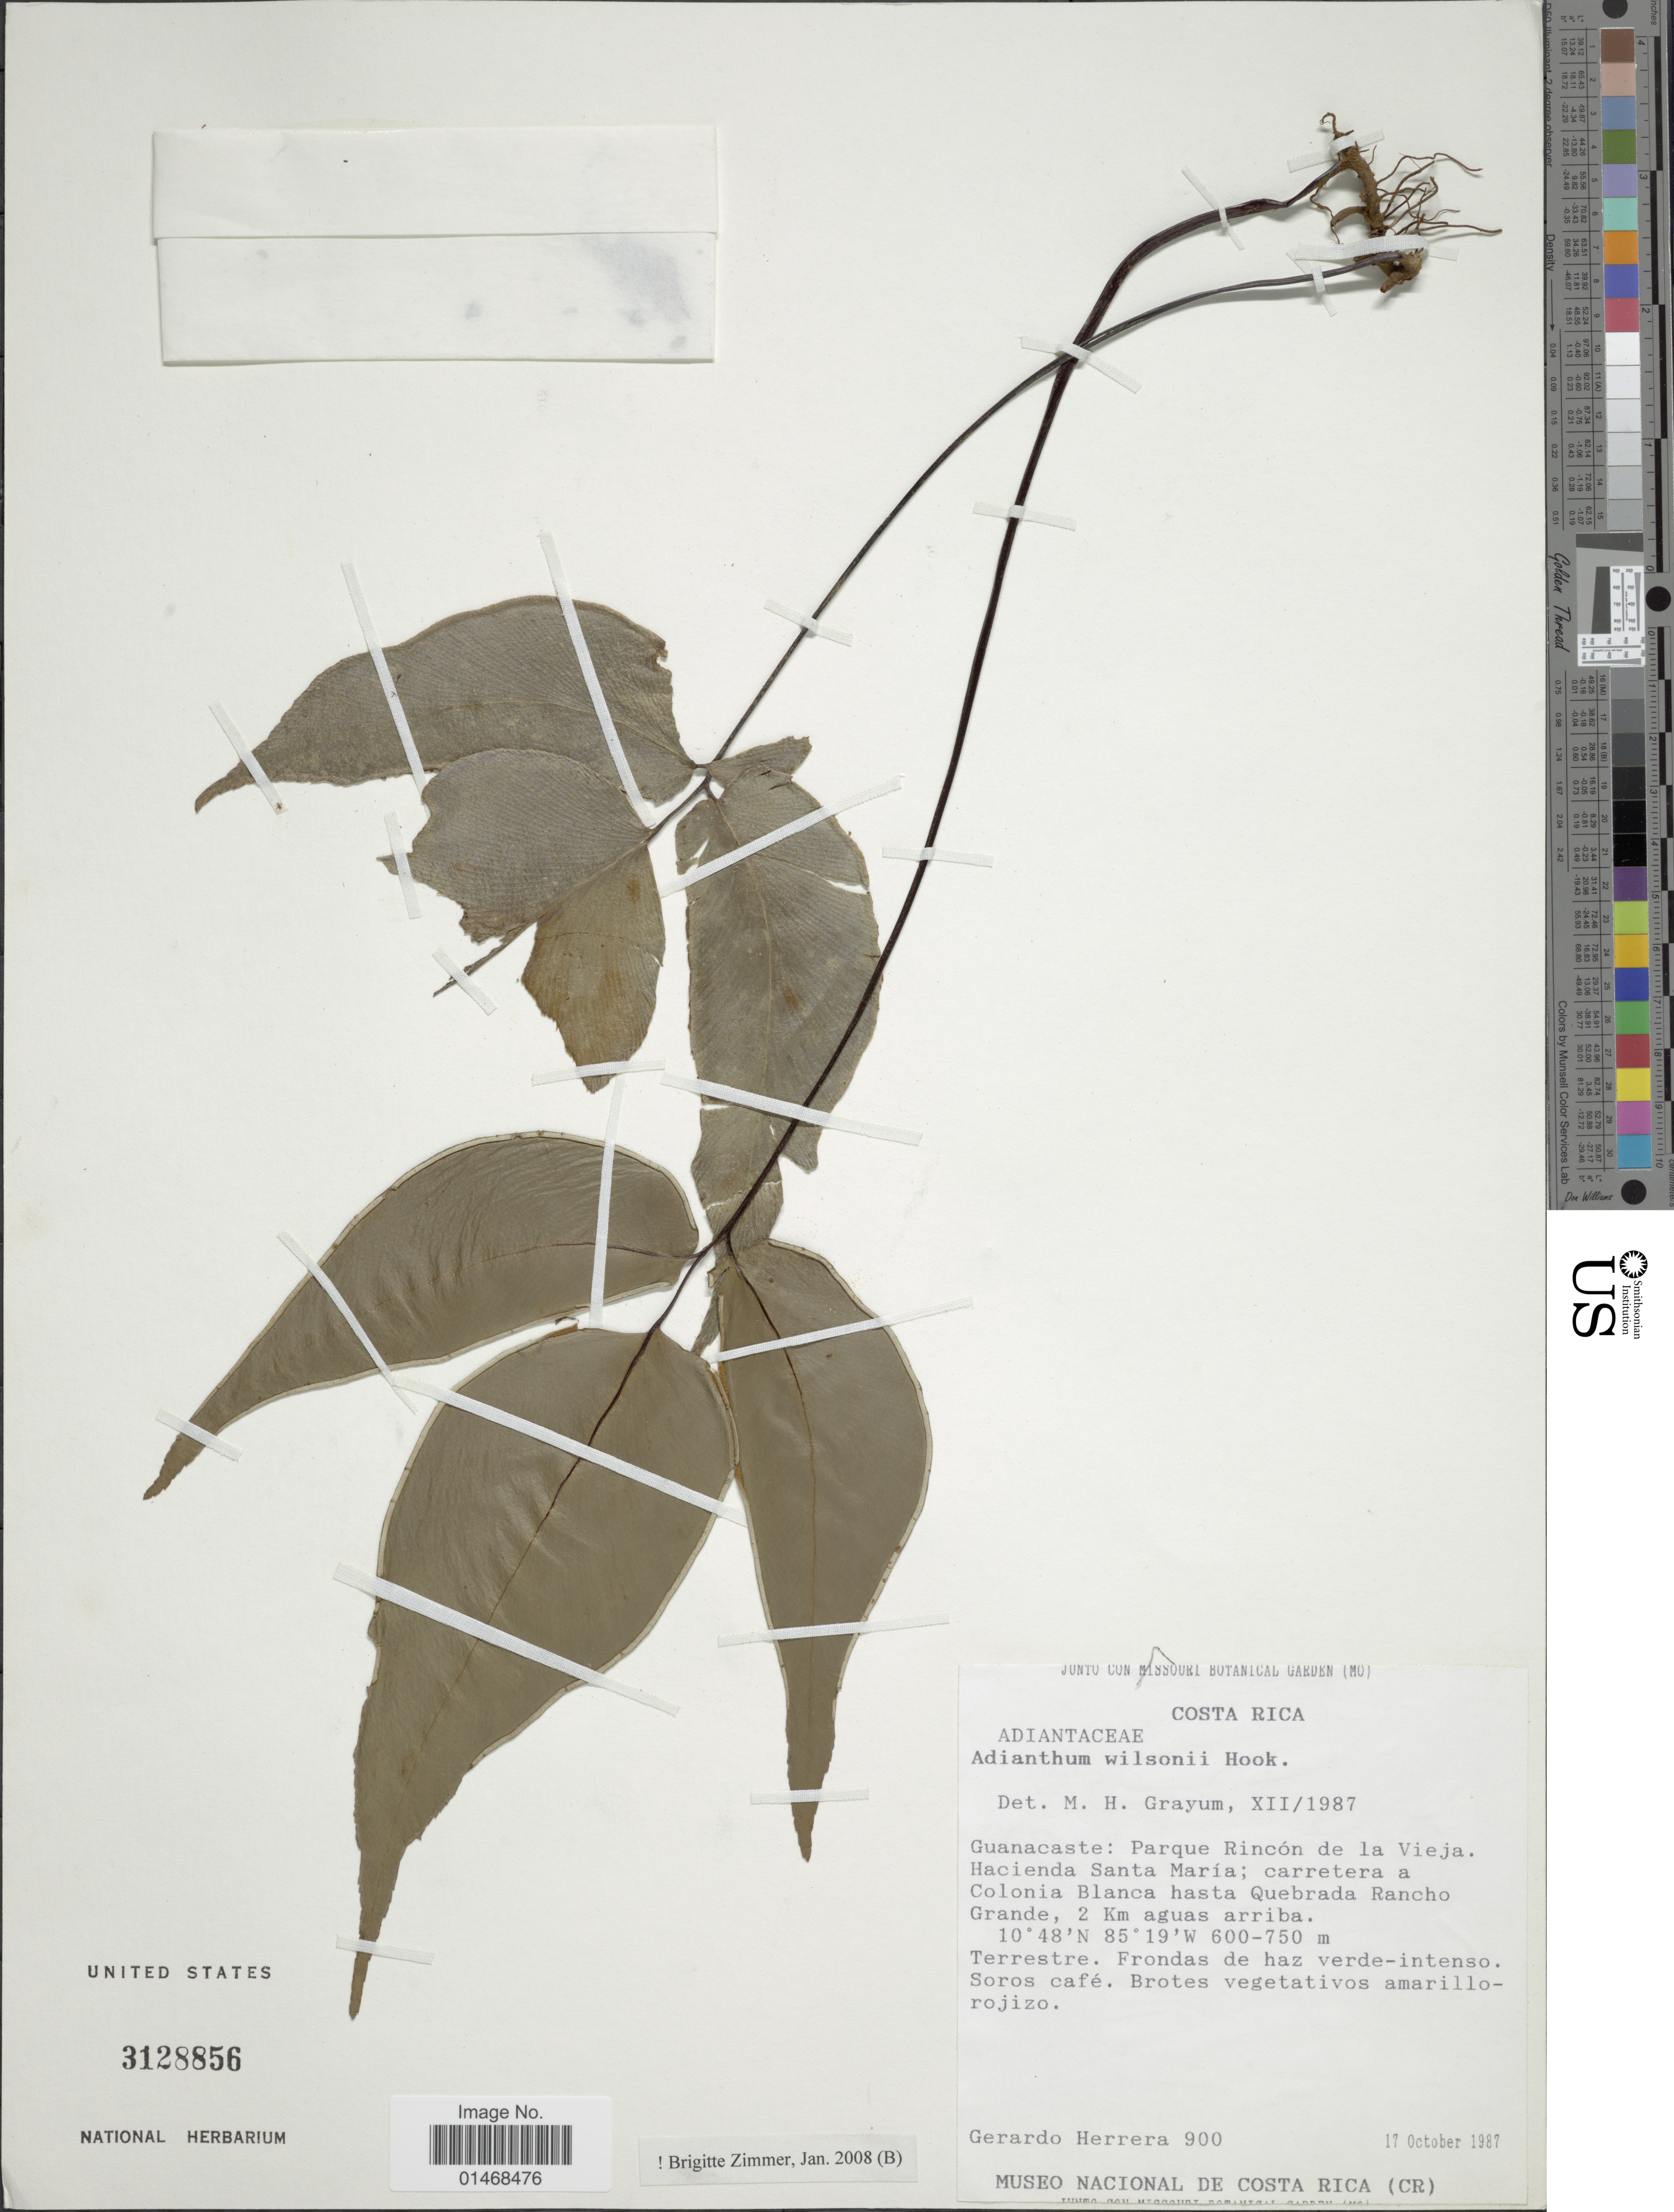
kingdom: Plantae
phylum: Tracheophyta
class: Polypodiopsida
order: Polypodiales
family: Pteridaceae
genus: Adiantum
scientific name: Adiantum wilsonii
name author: Hook.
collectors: G. Herrera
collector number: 900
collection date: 1987-10-17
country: Costa Rica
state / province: Guanacaste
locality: Parque Rincón de la Vieja. Hacienda Santa María; carretera a Colonia Blanca hasta Quebrada Rancho Grande, 2 Km aguas arriba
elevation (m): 600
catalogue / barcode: US 3128856